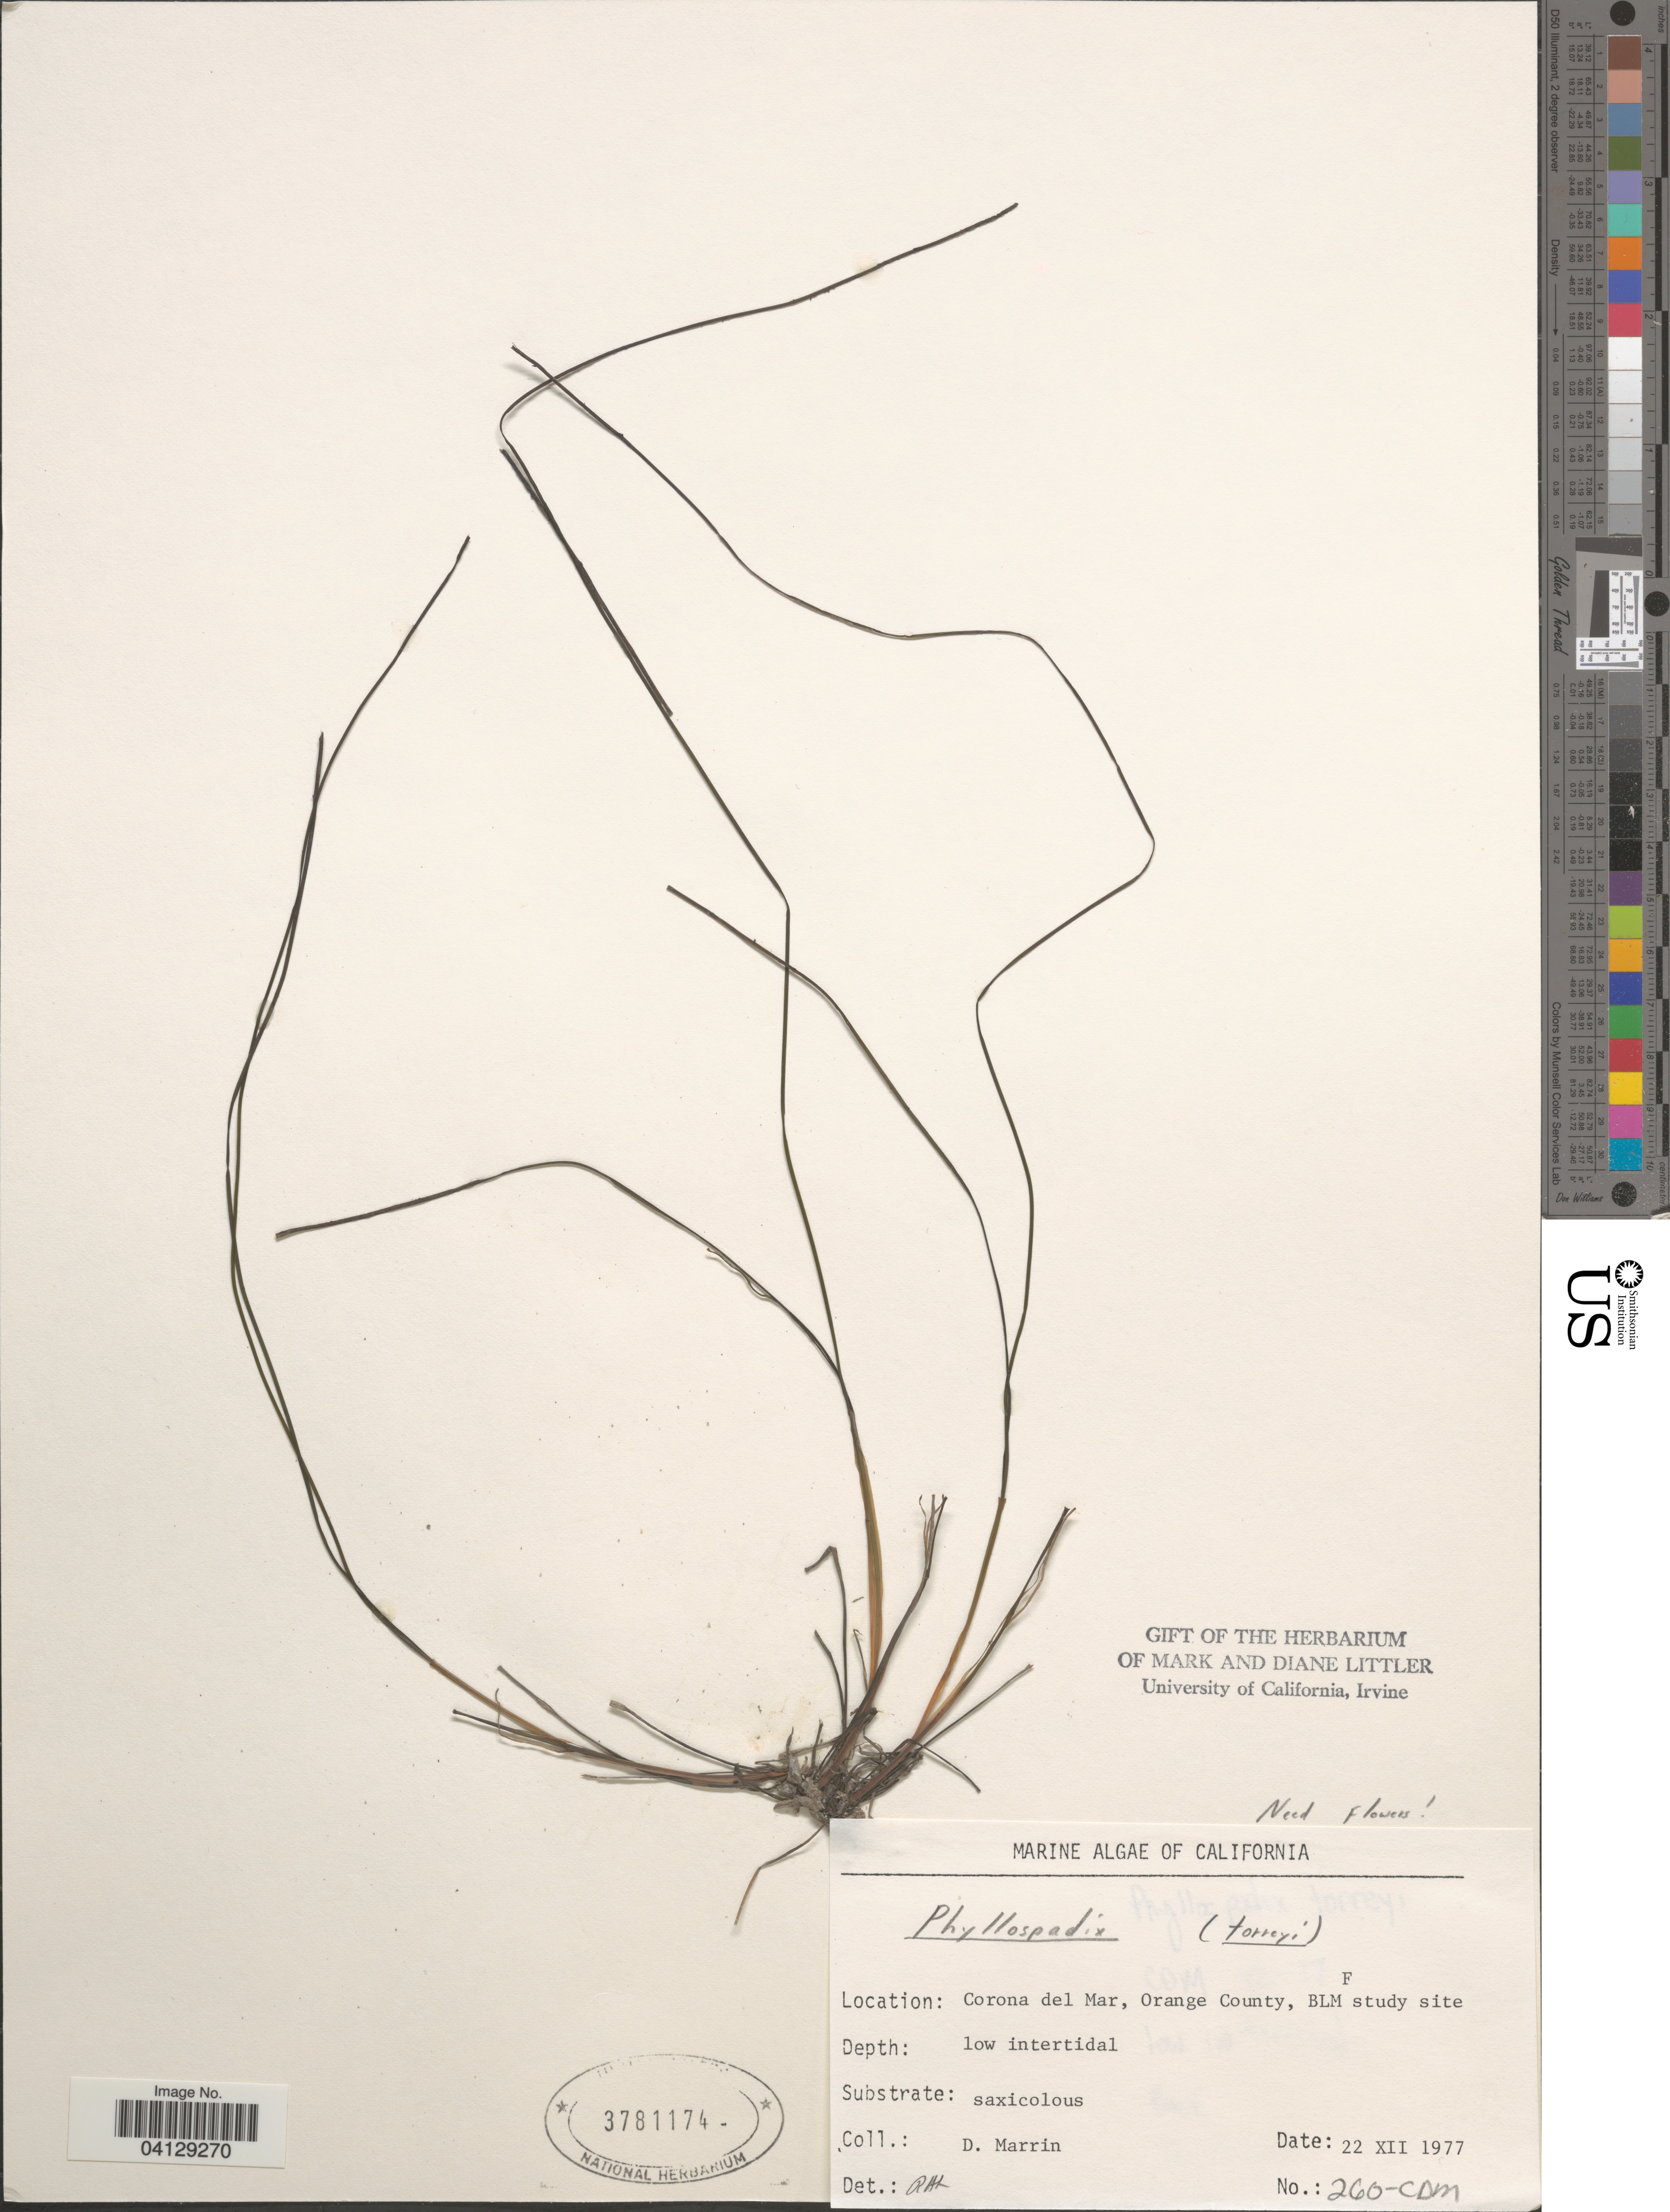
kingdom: Plantae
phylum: Tracheophyta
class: Liliopsida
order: Alismatales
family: Zosteraceae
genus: Phyllospadix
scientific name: Phyllospadix torreyi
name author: S. Watson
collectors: D. Marrin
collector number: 260-CDM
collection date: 1977-12-22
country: United States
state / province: California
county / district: Orange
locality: Corona del Mar, Orange County, BLM study site.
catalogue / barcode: US 3781174